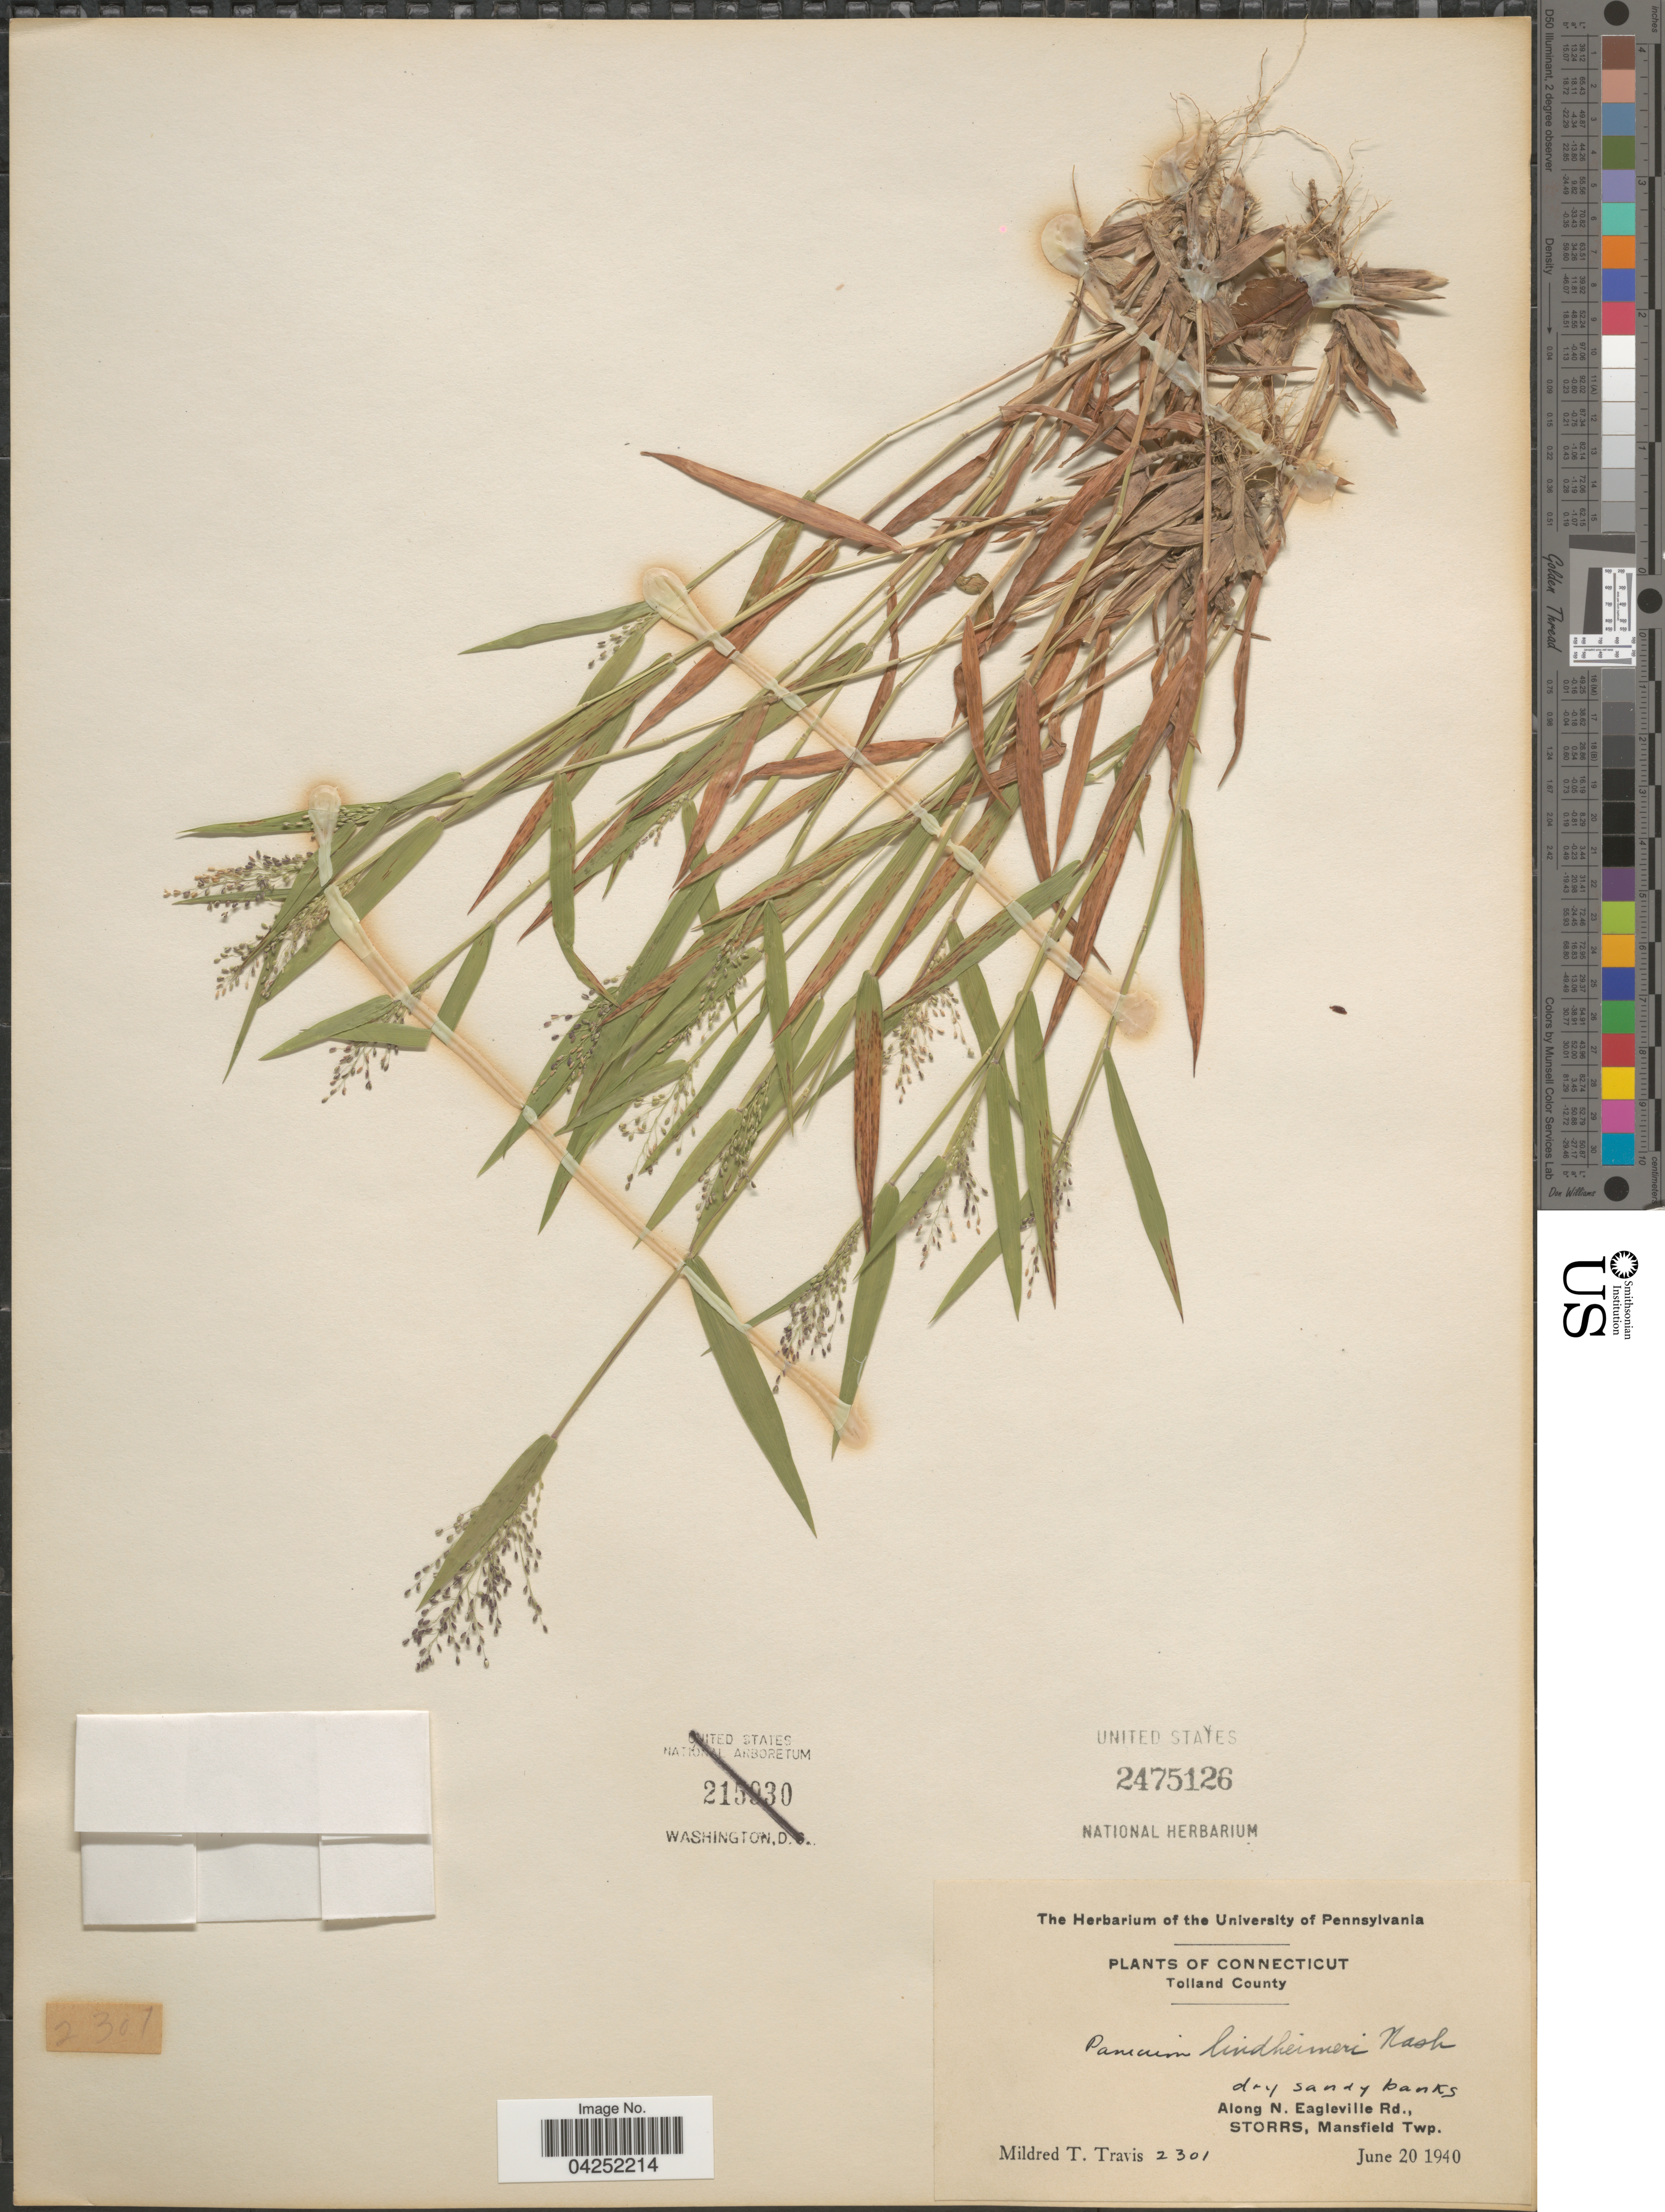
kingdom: Plantae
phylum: Tracheophyta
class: Liliopsida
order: Poales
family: Poaceae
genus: Dichanthelium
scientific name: Dichanthelium acuminatum var. lindheimeri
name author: (Nash) Gould & C.A. Clark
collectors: M. Travis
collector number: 2301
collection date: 1940-06-20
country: United States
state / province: Connecticut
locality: Tolland County. Dry sandy banks. Along N. Eagleville Rd., Storrs, Mansfield Twp.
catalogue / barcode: US 2475126